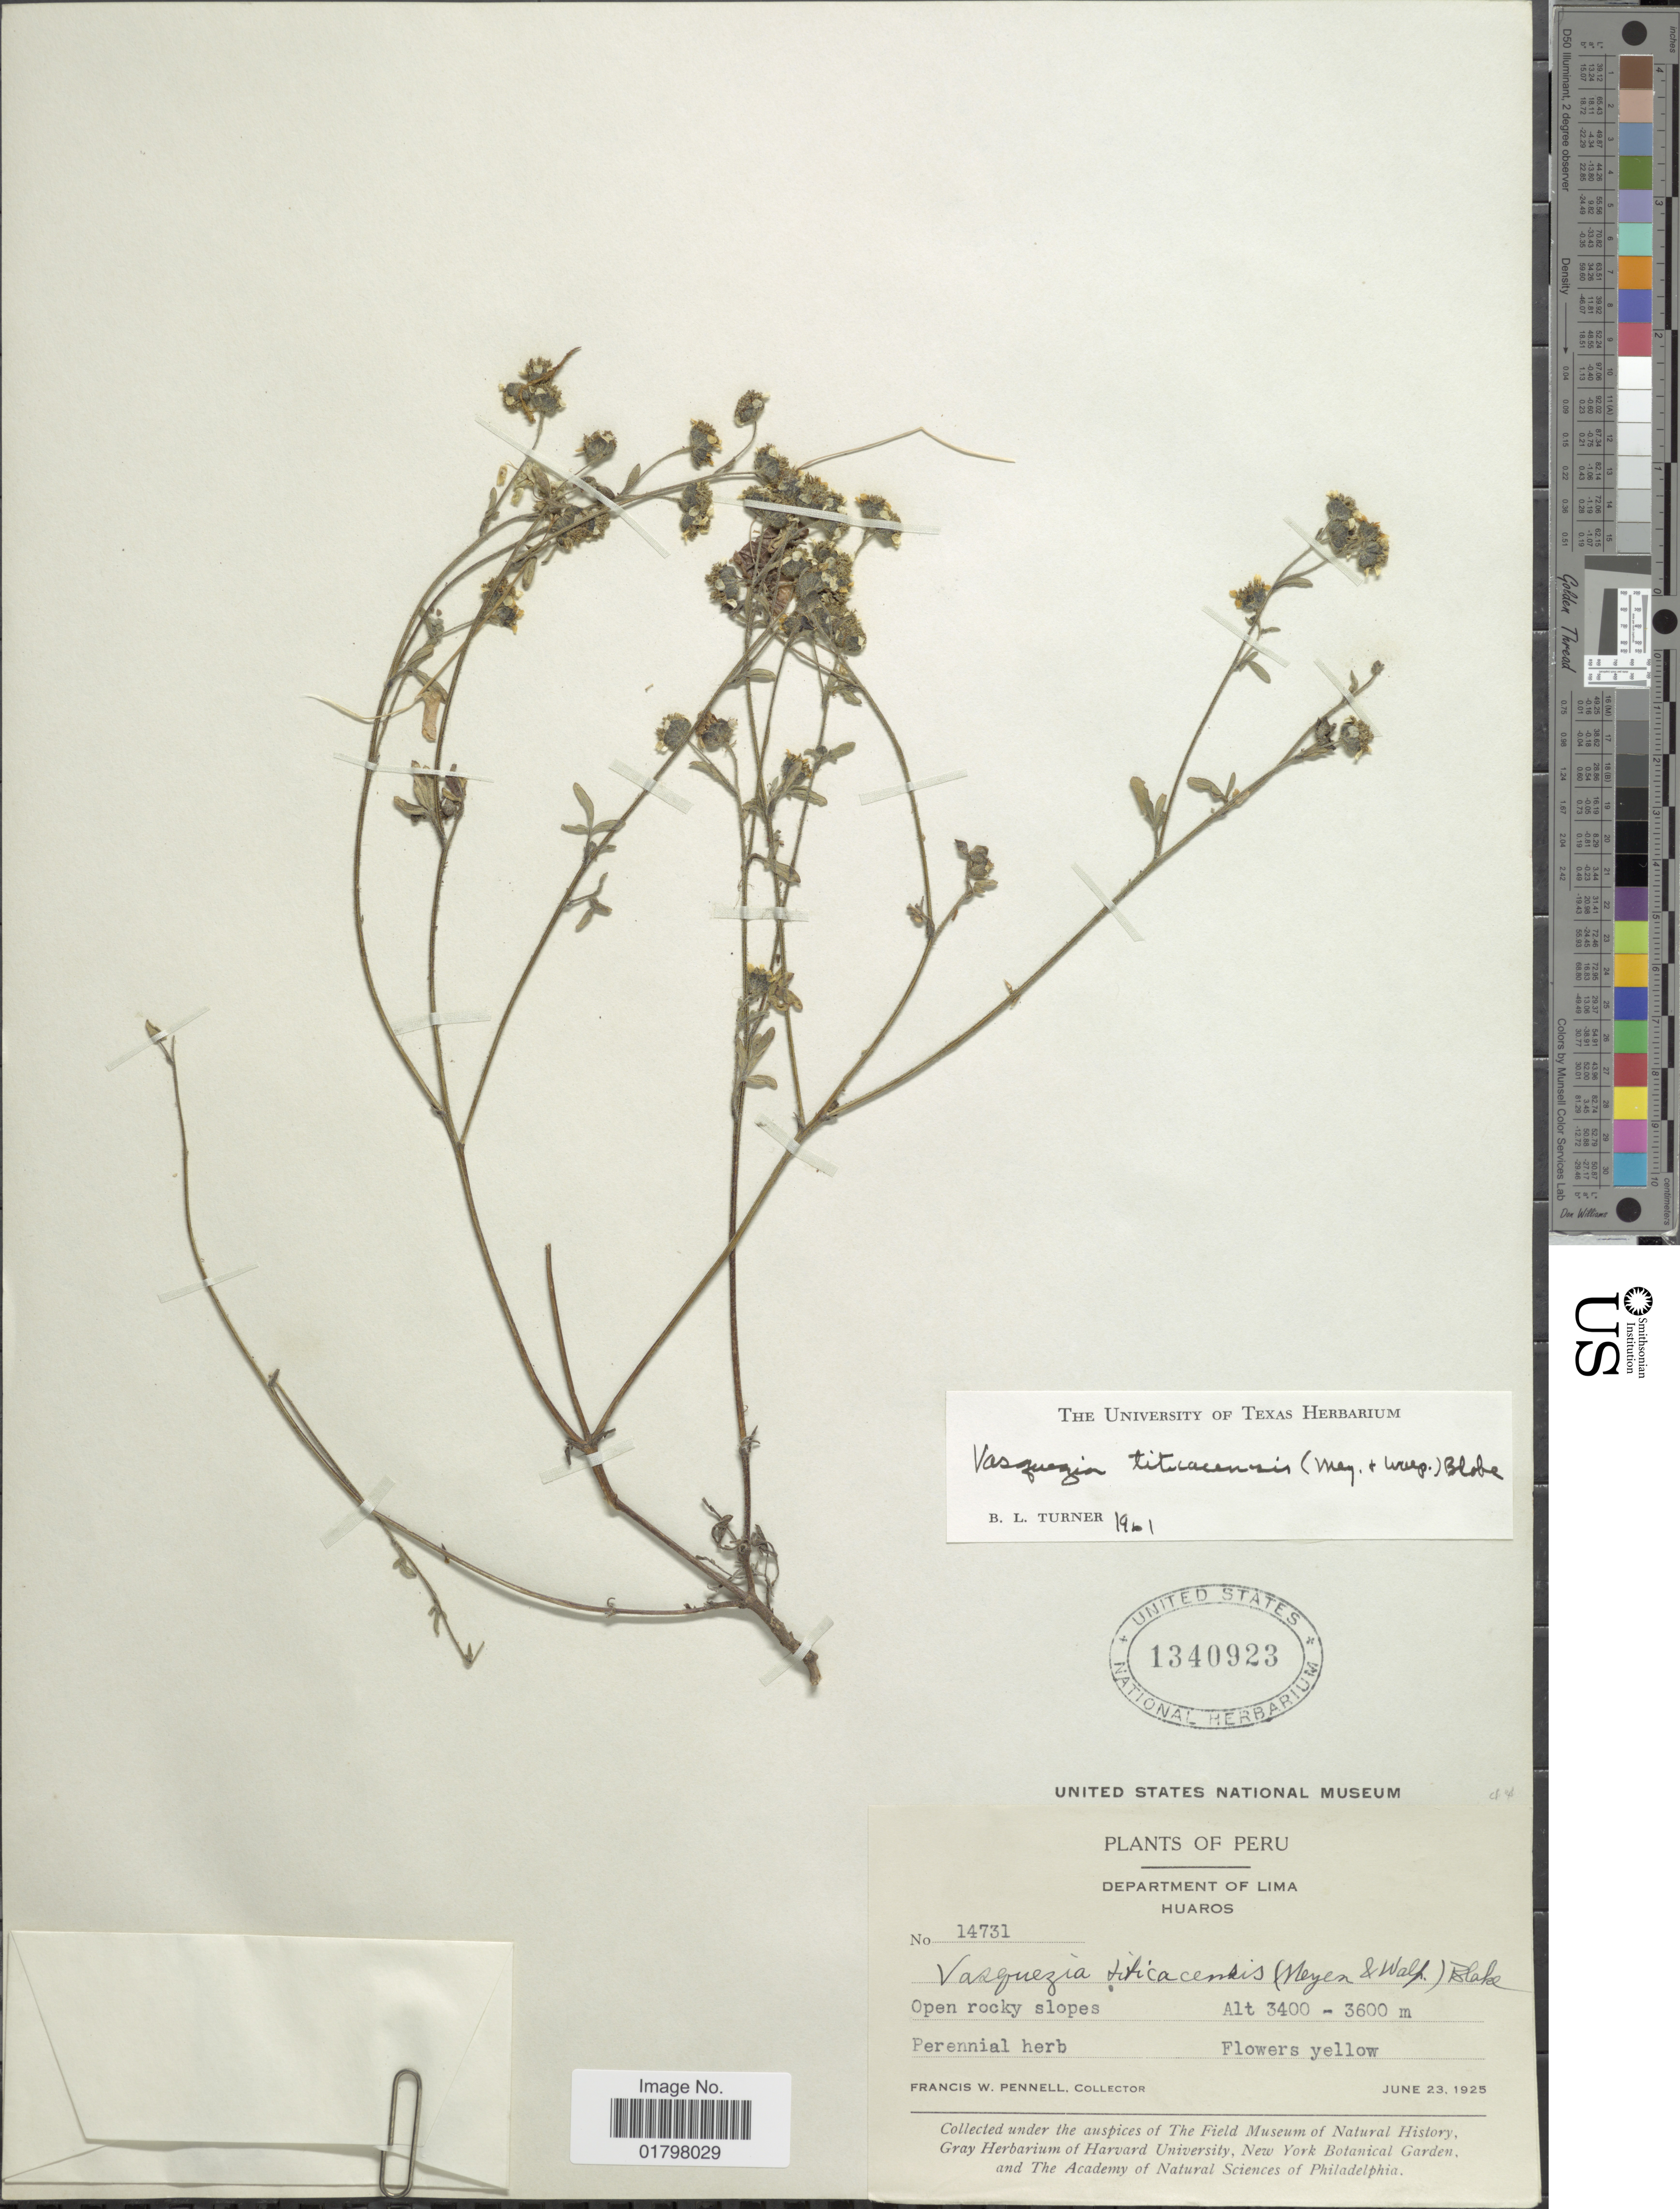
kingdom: Plantae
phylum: Tracheophyta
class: Magnoliopsida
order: Asterales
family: Asteraceae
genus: Vasquesia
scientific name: Vasquesia titicacensis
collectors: F. W. Pennell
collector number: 14731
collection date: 1925-06-23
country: Peru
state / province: Lima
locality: Department of Lima. Huaros. Open rocky slopes.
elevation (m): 3400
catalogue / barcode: US 1340923